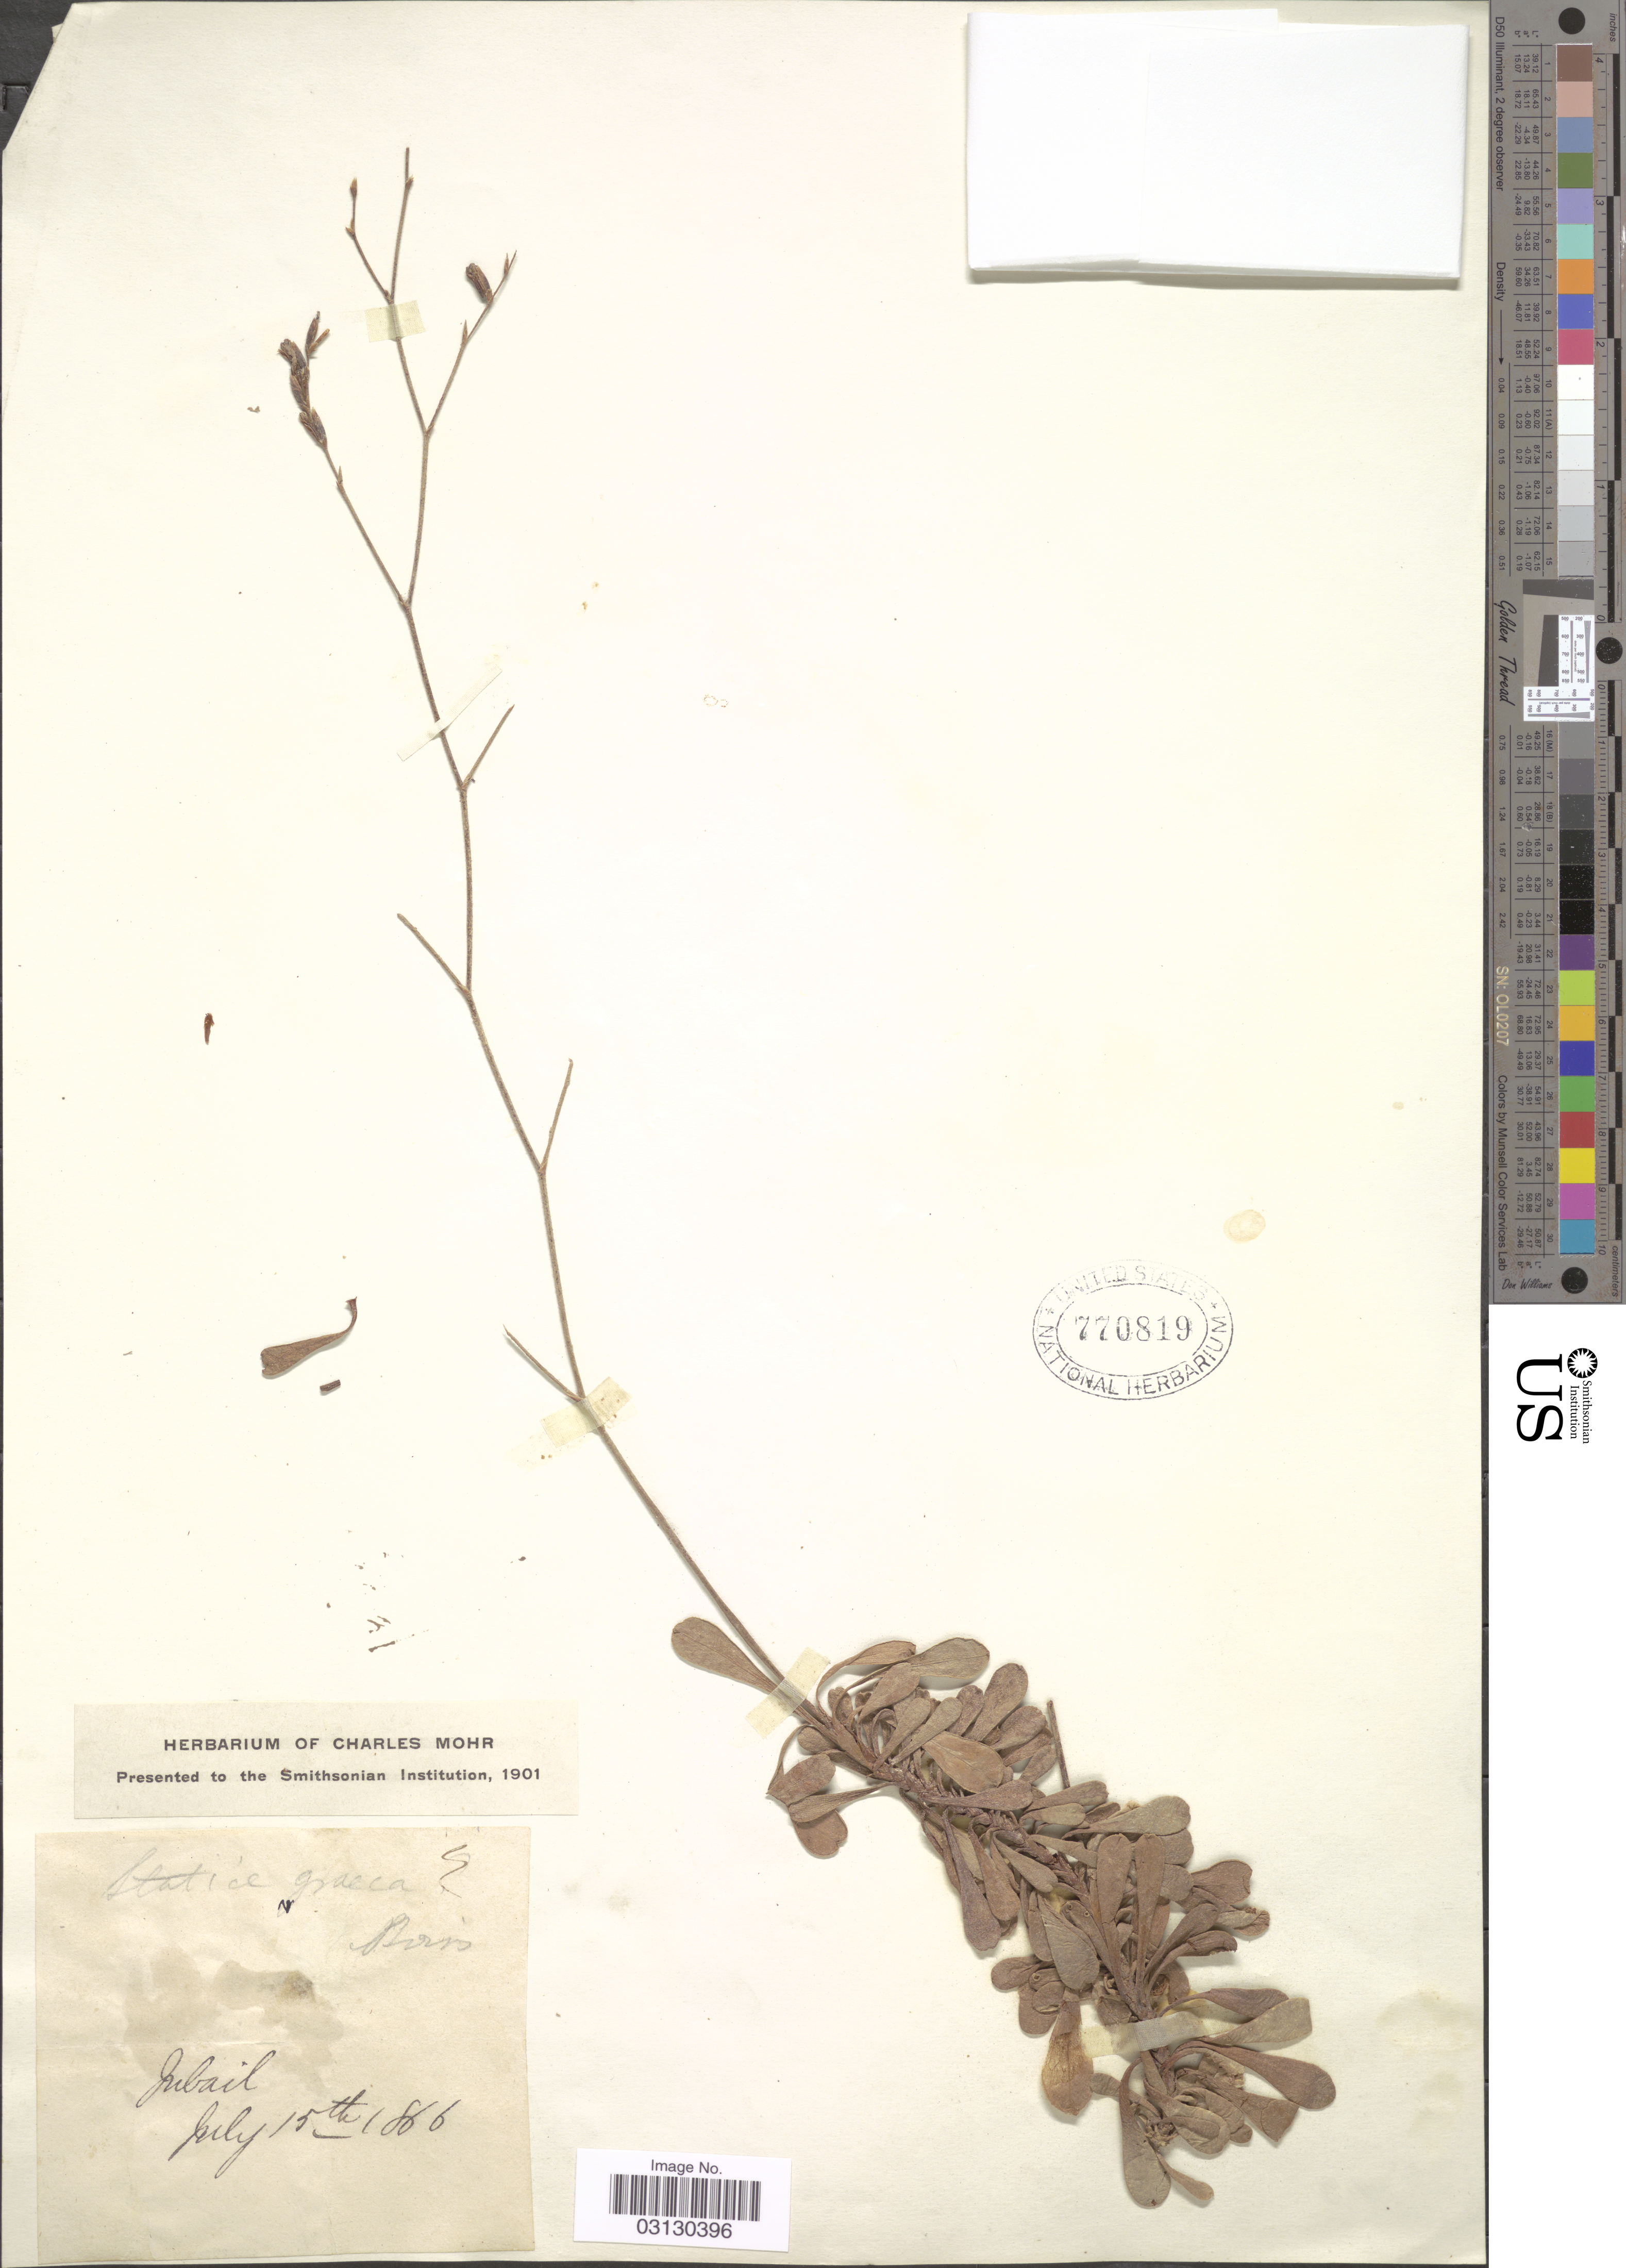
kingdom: Plantae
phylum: Tracheophyta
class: Magnoliopsida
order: Caryophyllales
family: Plumbaginaceae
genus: Limonium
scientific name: Limonium graecum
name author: (Poir.) Kuntze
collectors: ex herb. Charles Mohr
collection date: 1866-07-15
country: Saudi Arabia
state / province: Ash Sharqiyah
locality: Jubail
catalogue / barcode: US 770819